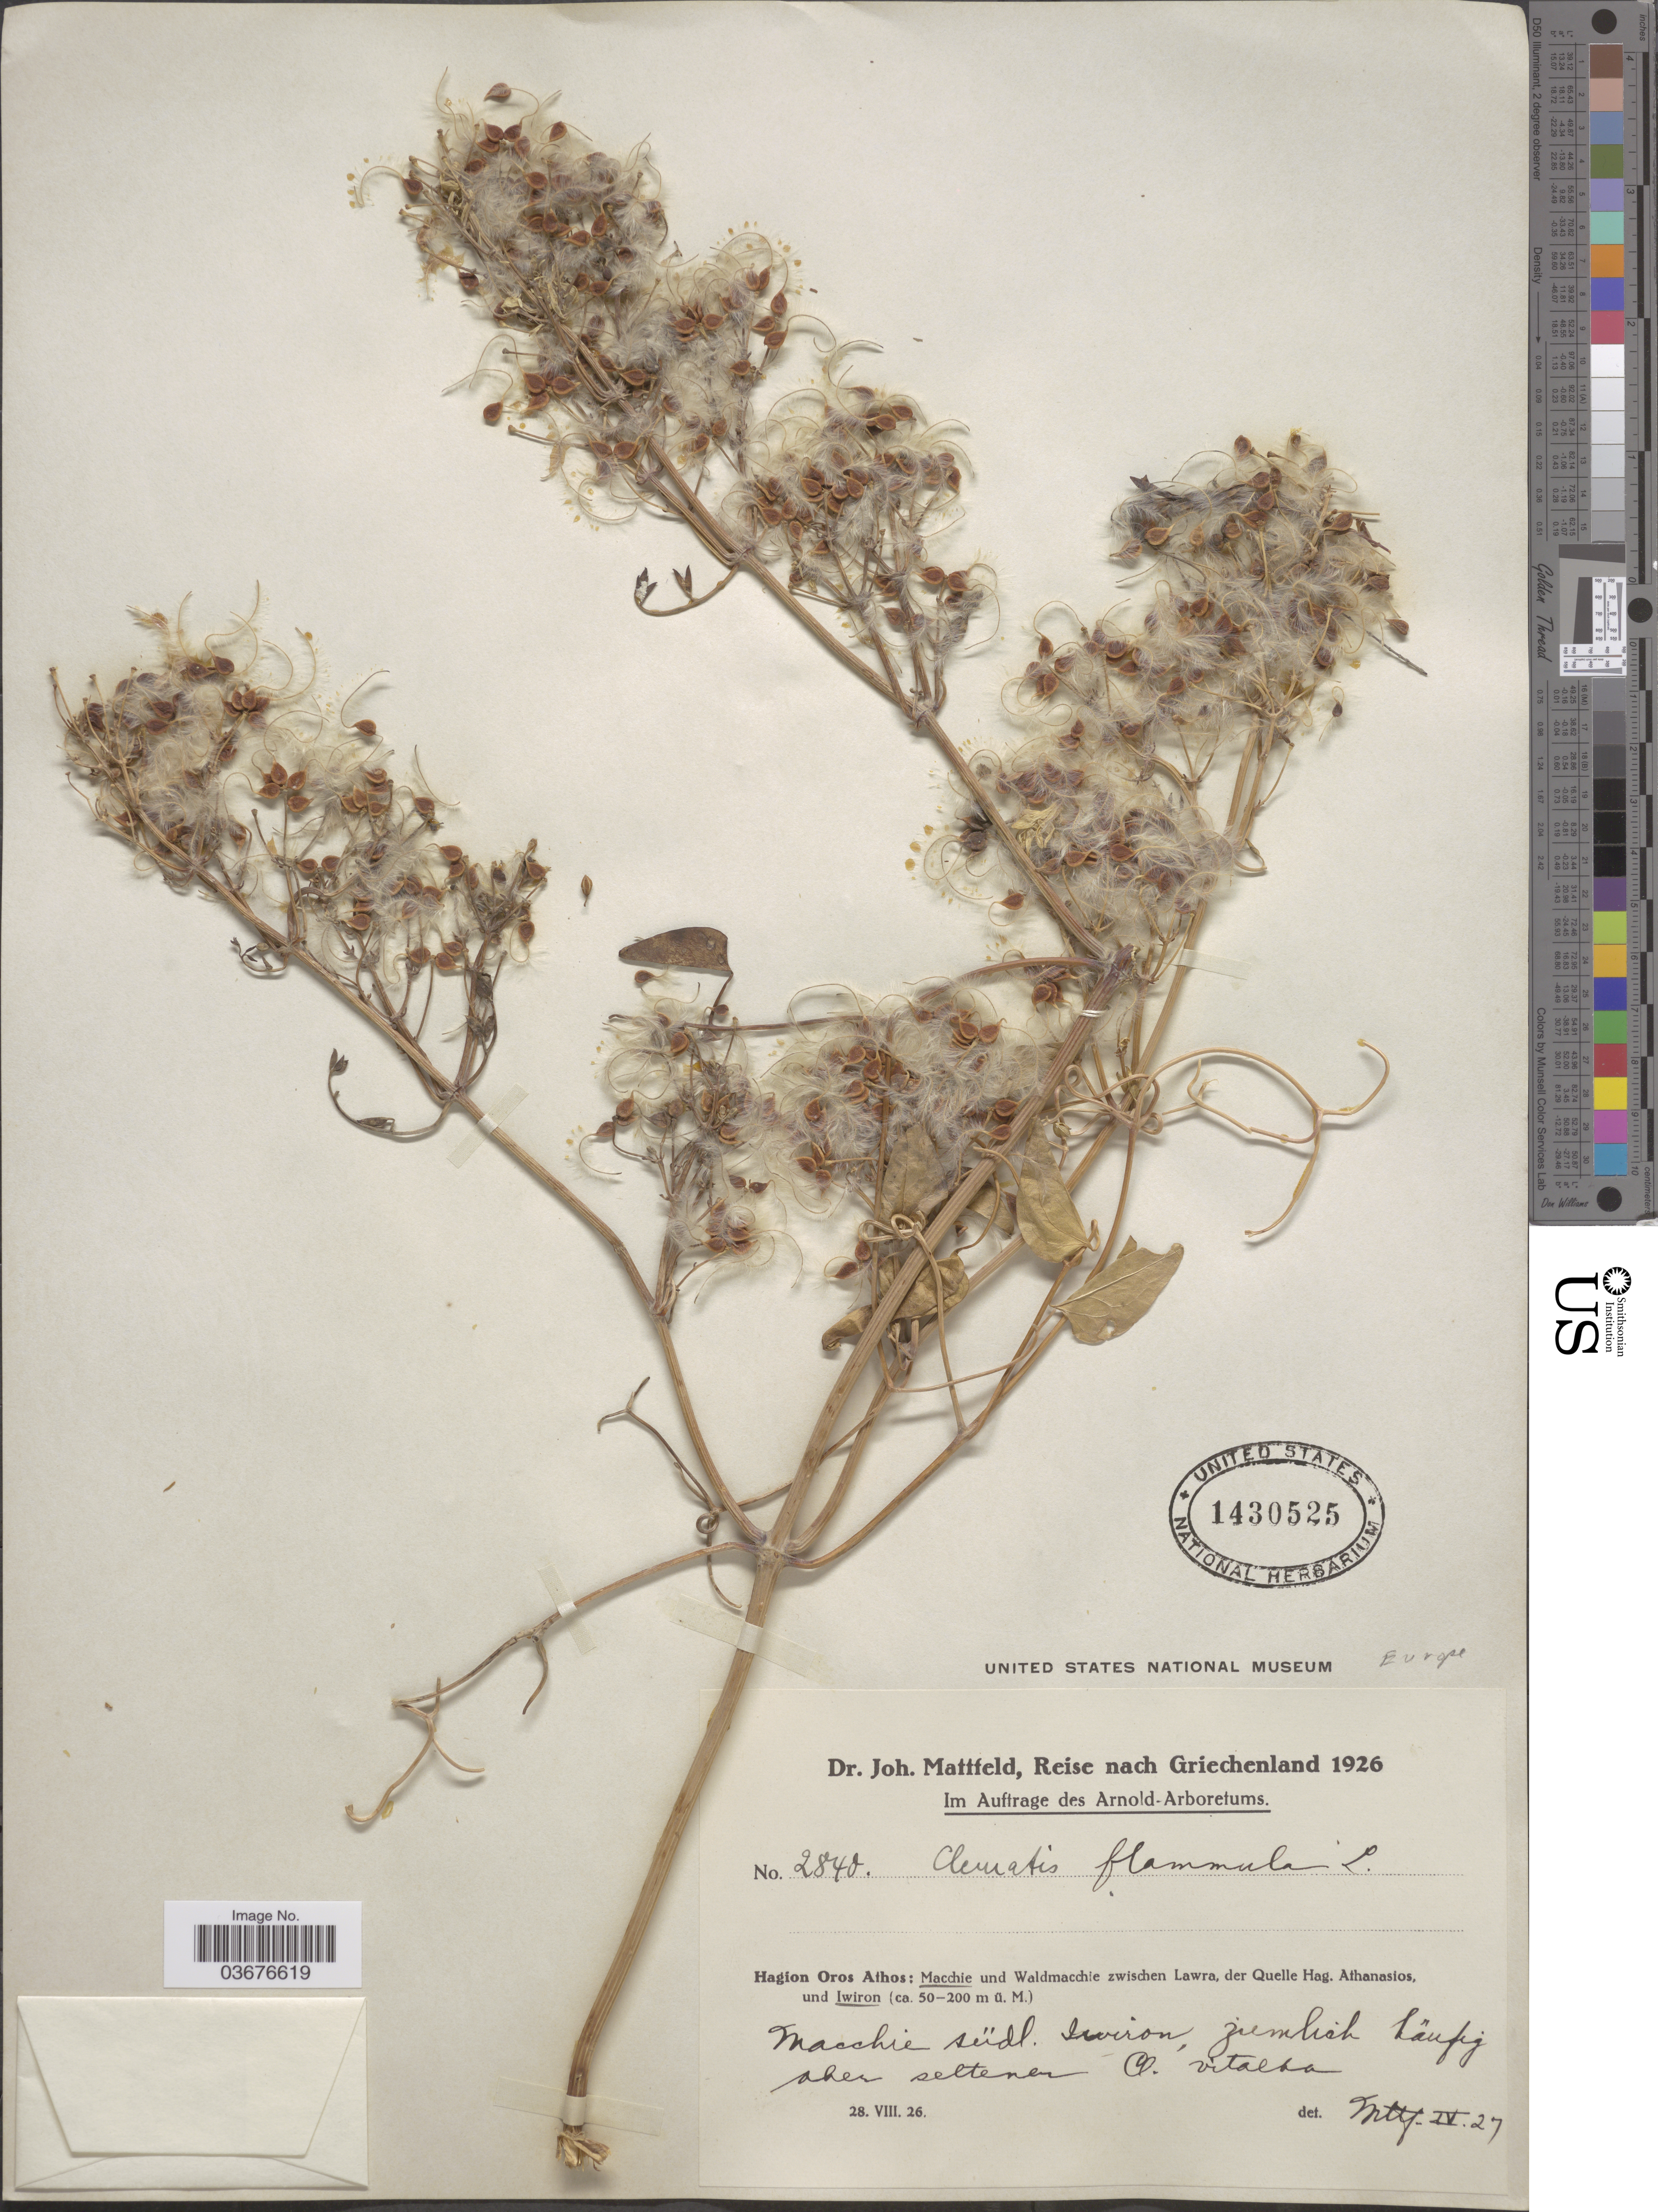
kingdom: Plantae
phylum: Tracheophyta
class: Magnoliopsida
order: Ranunculales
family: Ranunculaceae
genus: Clematis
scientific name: Clematis flammula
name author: L.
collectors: J. Mattfeld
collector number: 2840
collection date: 1926-08-28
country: Greece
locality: Griechenland, Hagion Oros Athos: Macchie und Waldmacchie zwischen Lawra, de Quelle Hag. Athanasios, und Iwiron. Macchie südl. Iwiron.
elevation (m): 50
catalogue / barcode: US 1430525